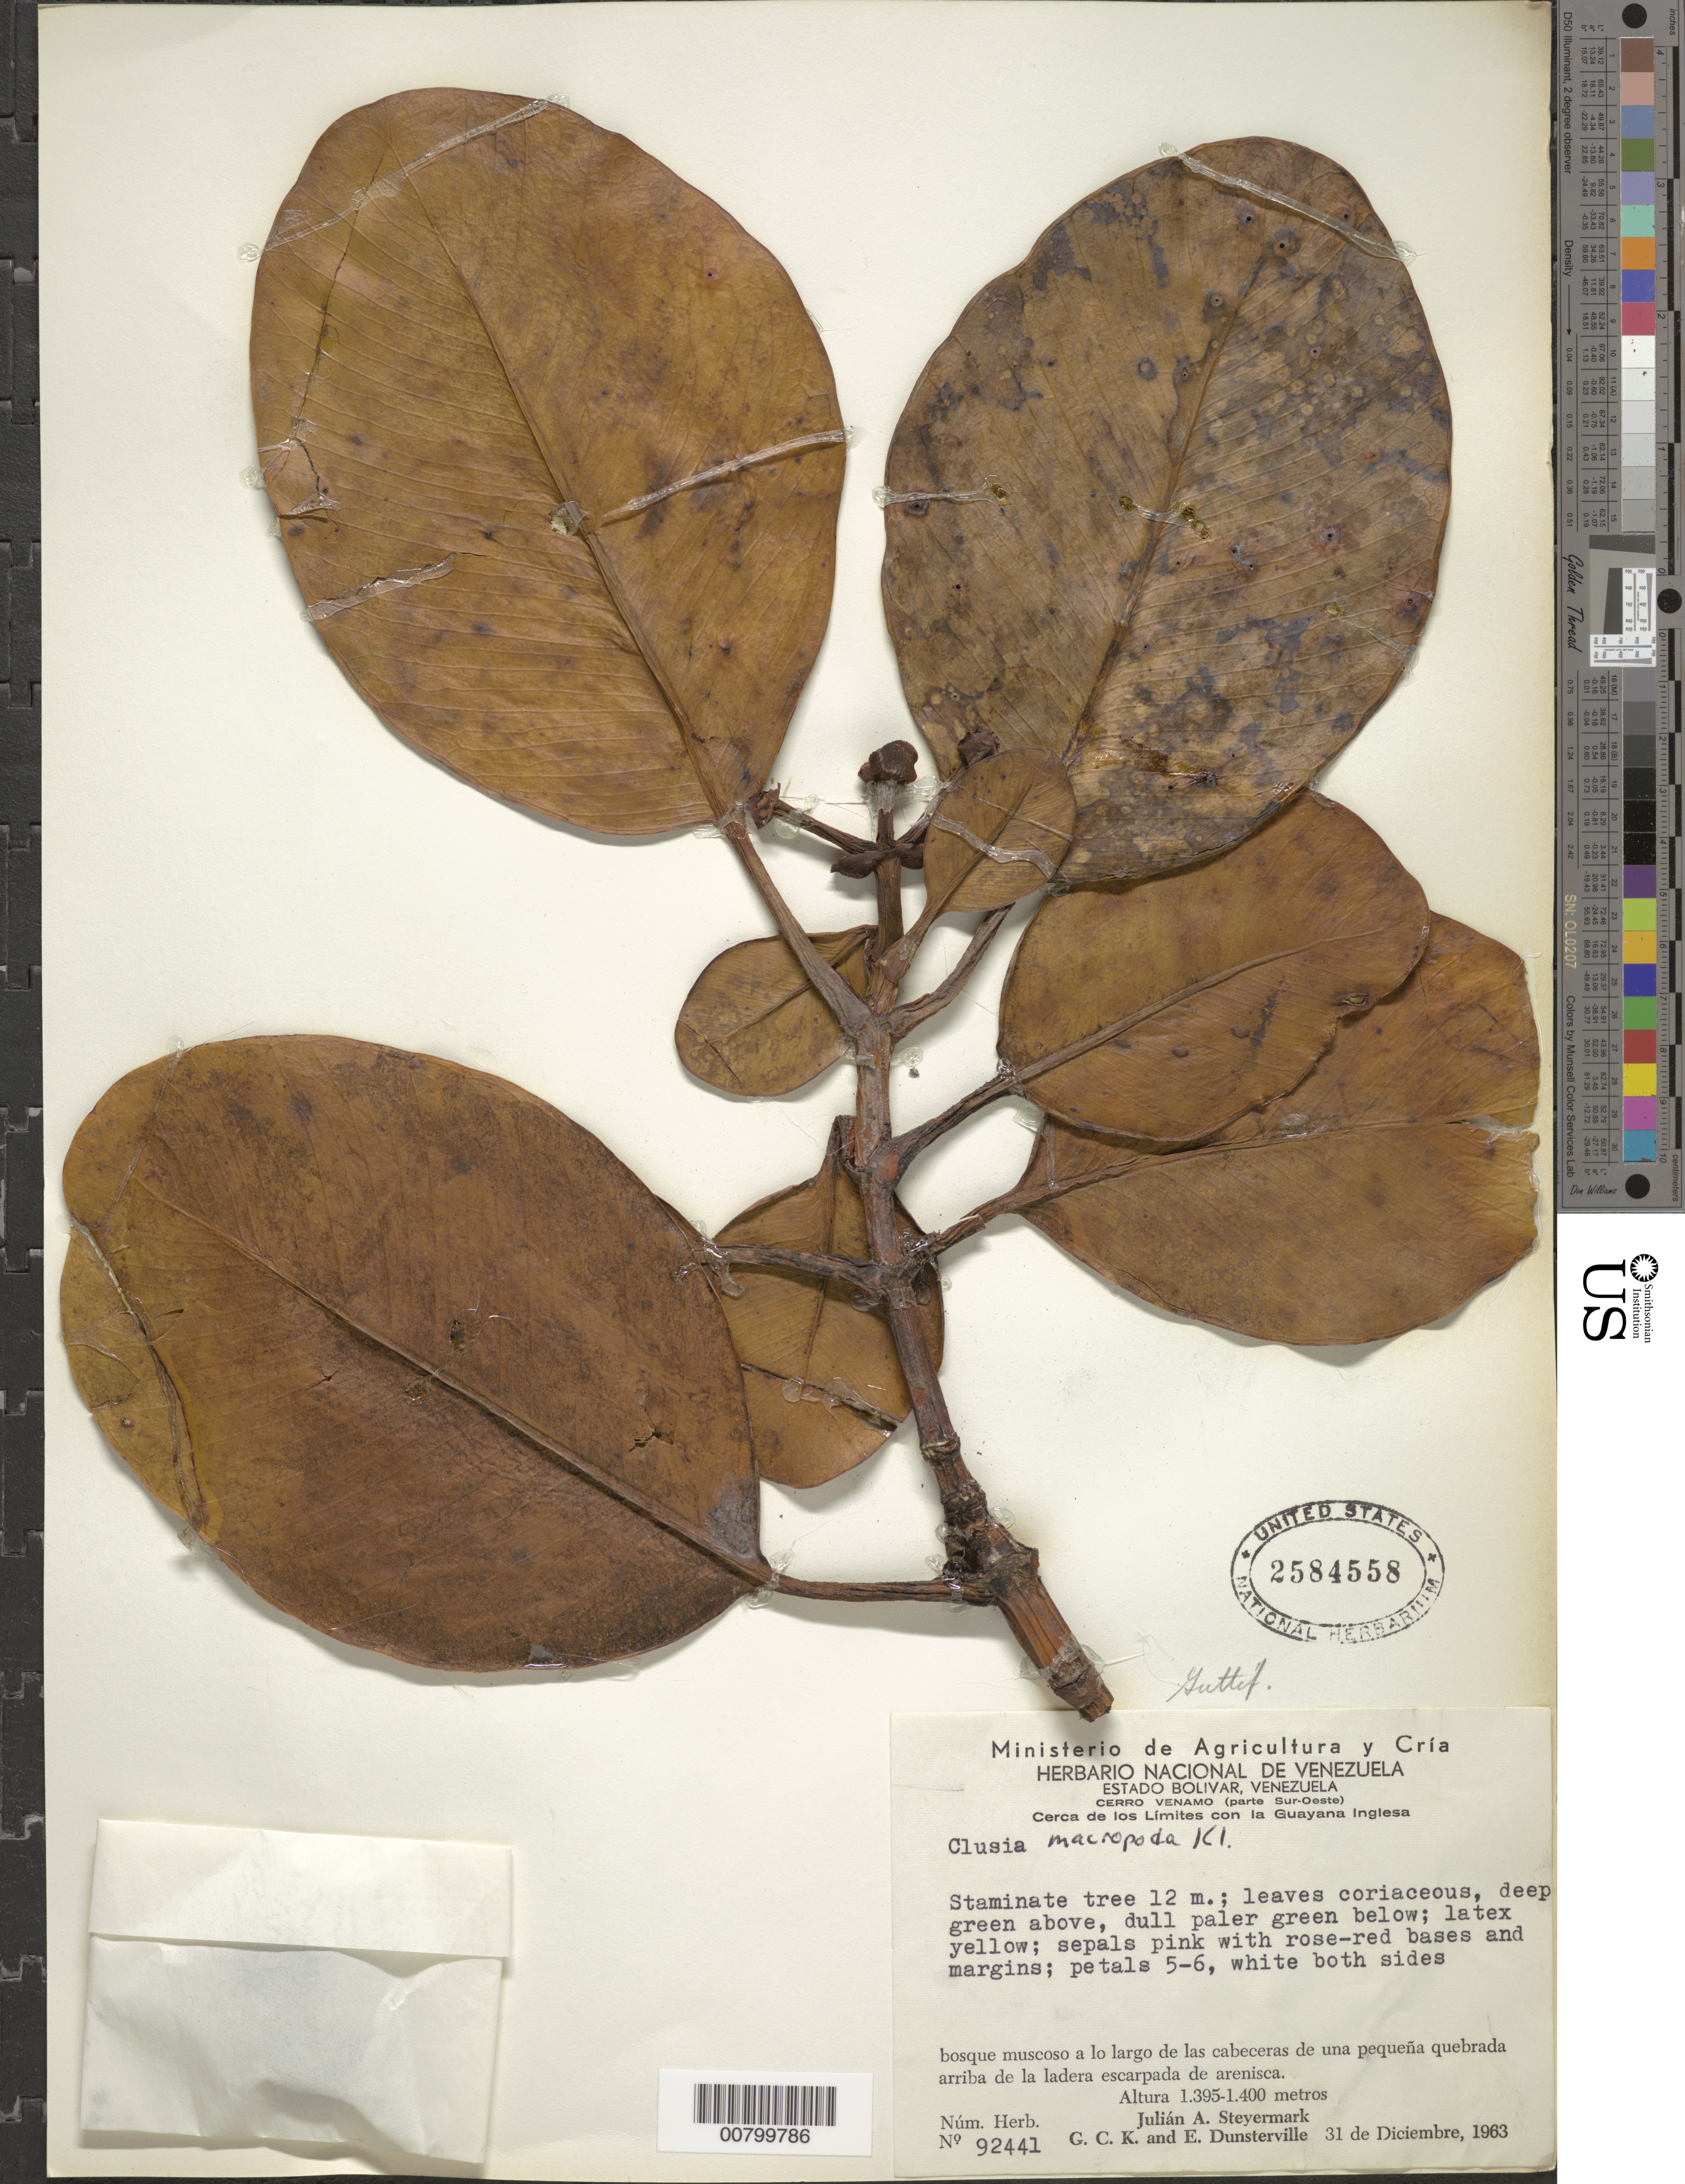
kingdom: Plantae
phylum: Tracheophyta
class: Magnoliopsida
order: Malpighiales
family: Clusiaceae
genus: Clusia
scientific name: Clusia macropoda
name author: Klotzsch ex Engl.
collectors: J. Steyermark, G. C. K. Dunsterville & E. Dunsterville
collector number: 92441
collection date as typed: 31-Dec-63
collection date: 1963-12-31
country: Venezuela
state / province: Bolívar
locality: Cerro Venamo, Río Venamo, cerca de los limites con Guayana Inglesa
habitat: Bosque muscoso a lo largo de las cabercas de una pequena quebrada arriba de la ladera escarpada de arensica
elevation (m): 1395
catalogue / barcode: US 2584558